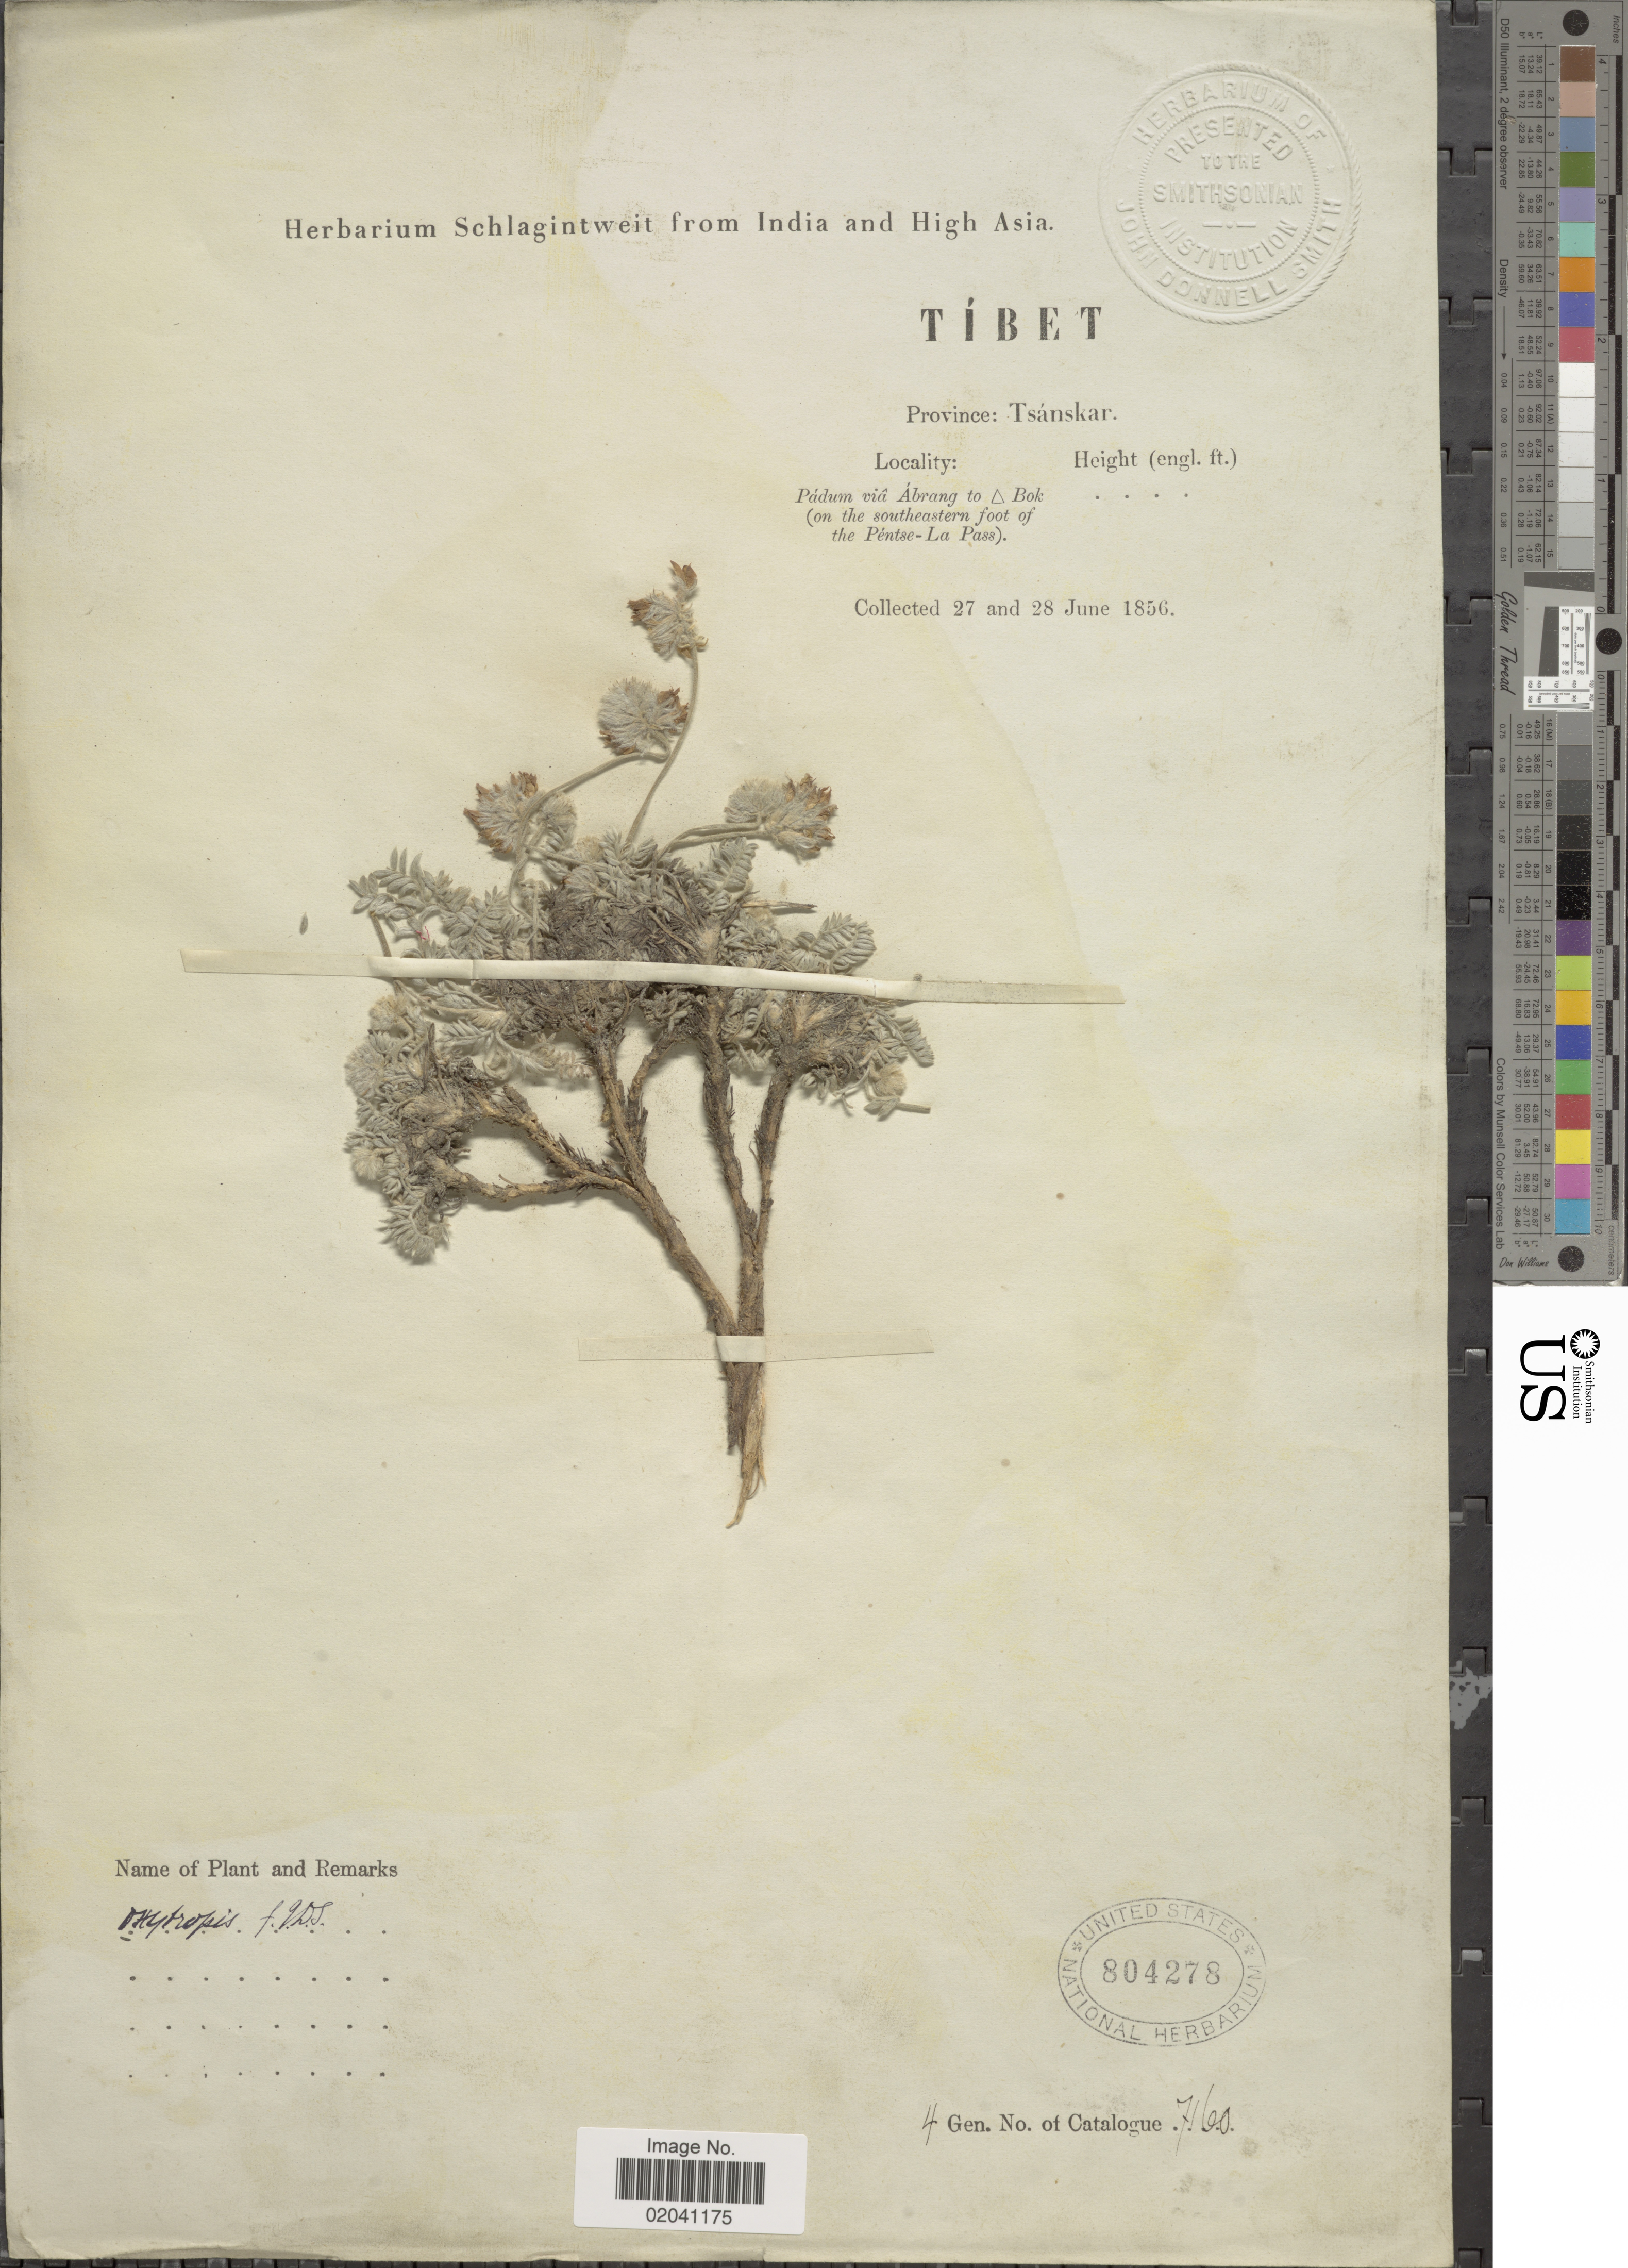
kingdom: Plantae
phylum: Tracheophyta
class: Magnoliopsida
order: Fabales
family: Fabaceae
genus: Oxytropis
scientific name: Oxytropis sp.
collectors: ex herb. Schlagintweit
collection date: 1856-06-27/1856-06-28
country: China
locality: Tíbet. Province: Tsánskar. Pádum viâ Abrang to Bok (on the southeastern foot of the Péntse-La Pass)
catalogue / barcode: US 804278